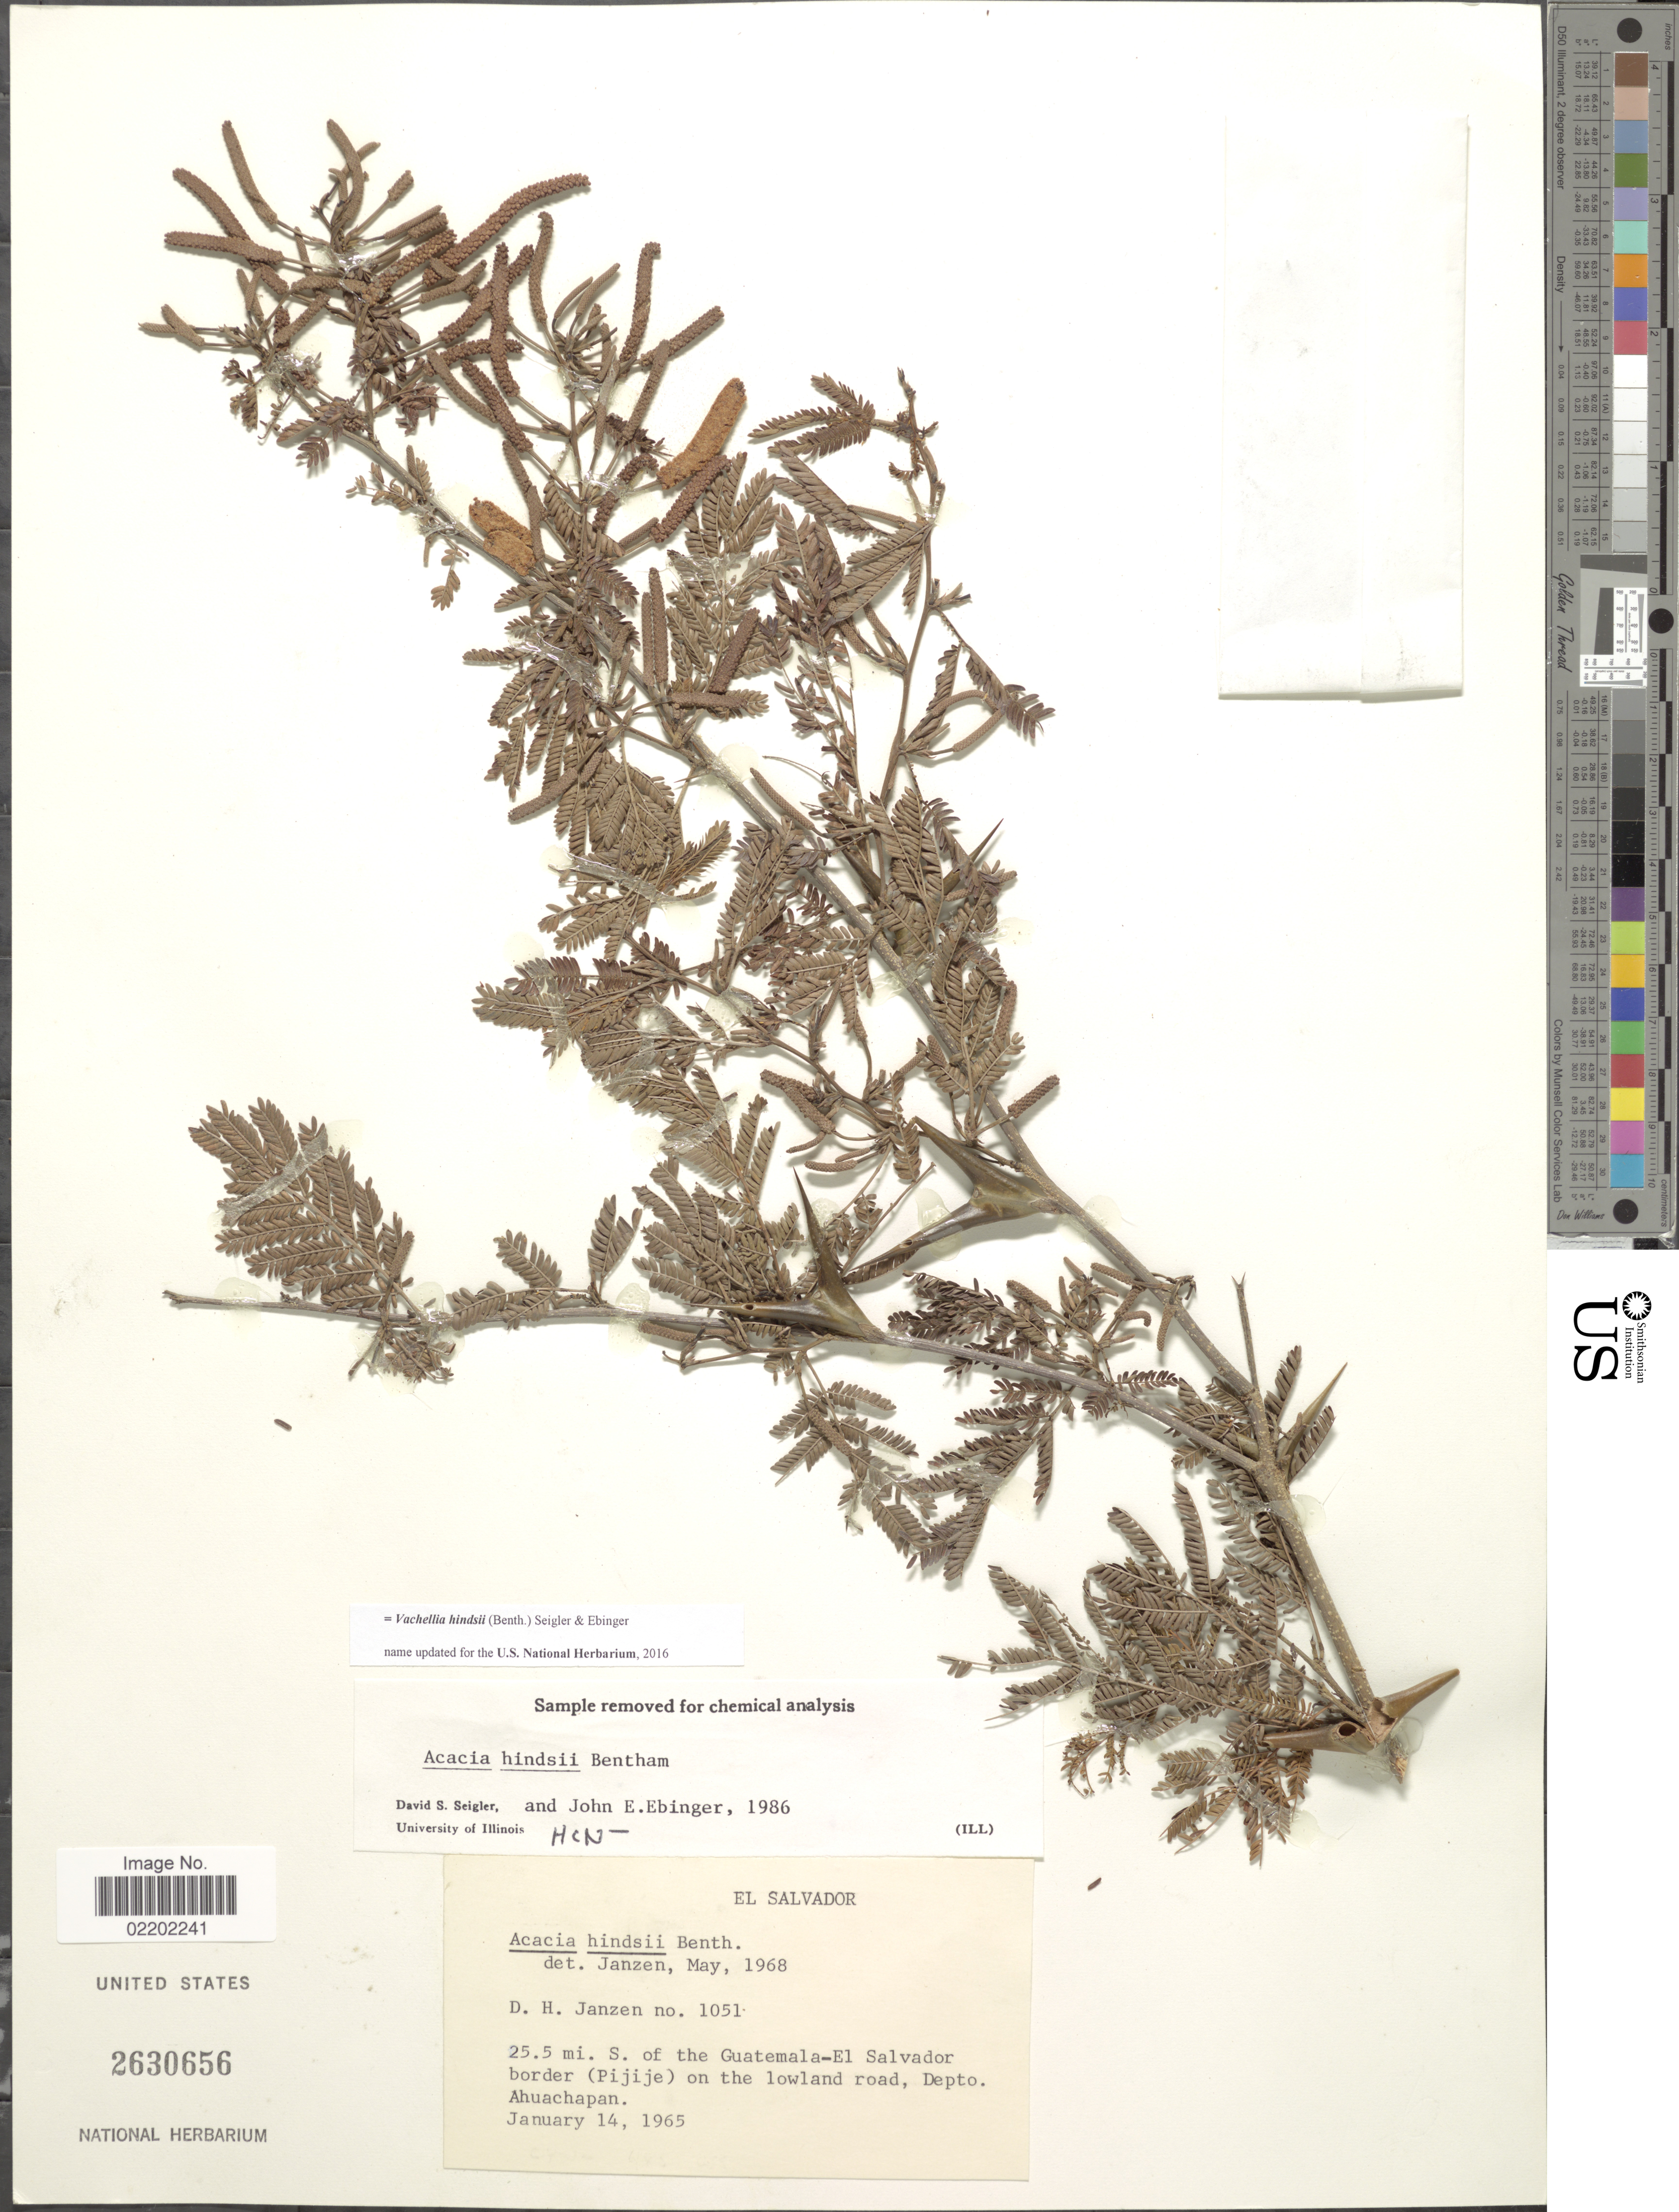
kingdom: Plantae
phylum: Tracheophyta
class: Magnoliopsida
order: Fabales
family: Fabaceae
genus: Vachellia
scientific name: Vachellia hindsii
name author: (Benth.) Seigler & Ebinger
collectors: D. Janzen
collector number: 1051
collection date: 1965-01-14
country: El Salvador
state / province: Ahuachapan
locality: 25.5 mi S of the Guatemala-El Salvador border (Pijije) on the lowland road, Depto. Ahuachapan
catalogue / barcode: US 2630656